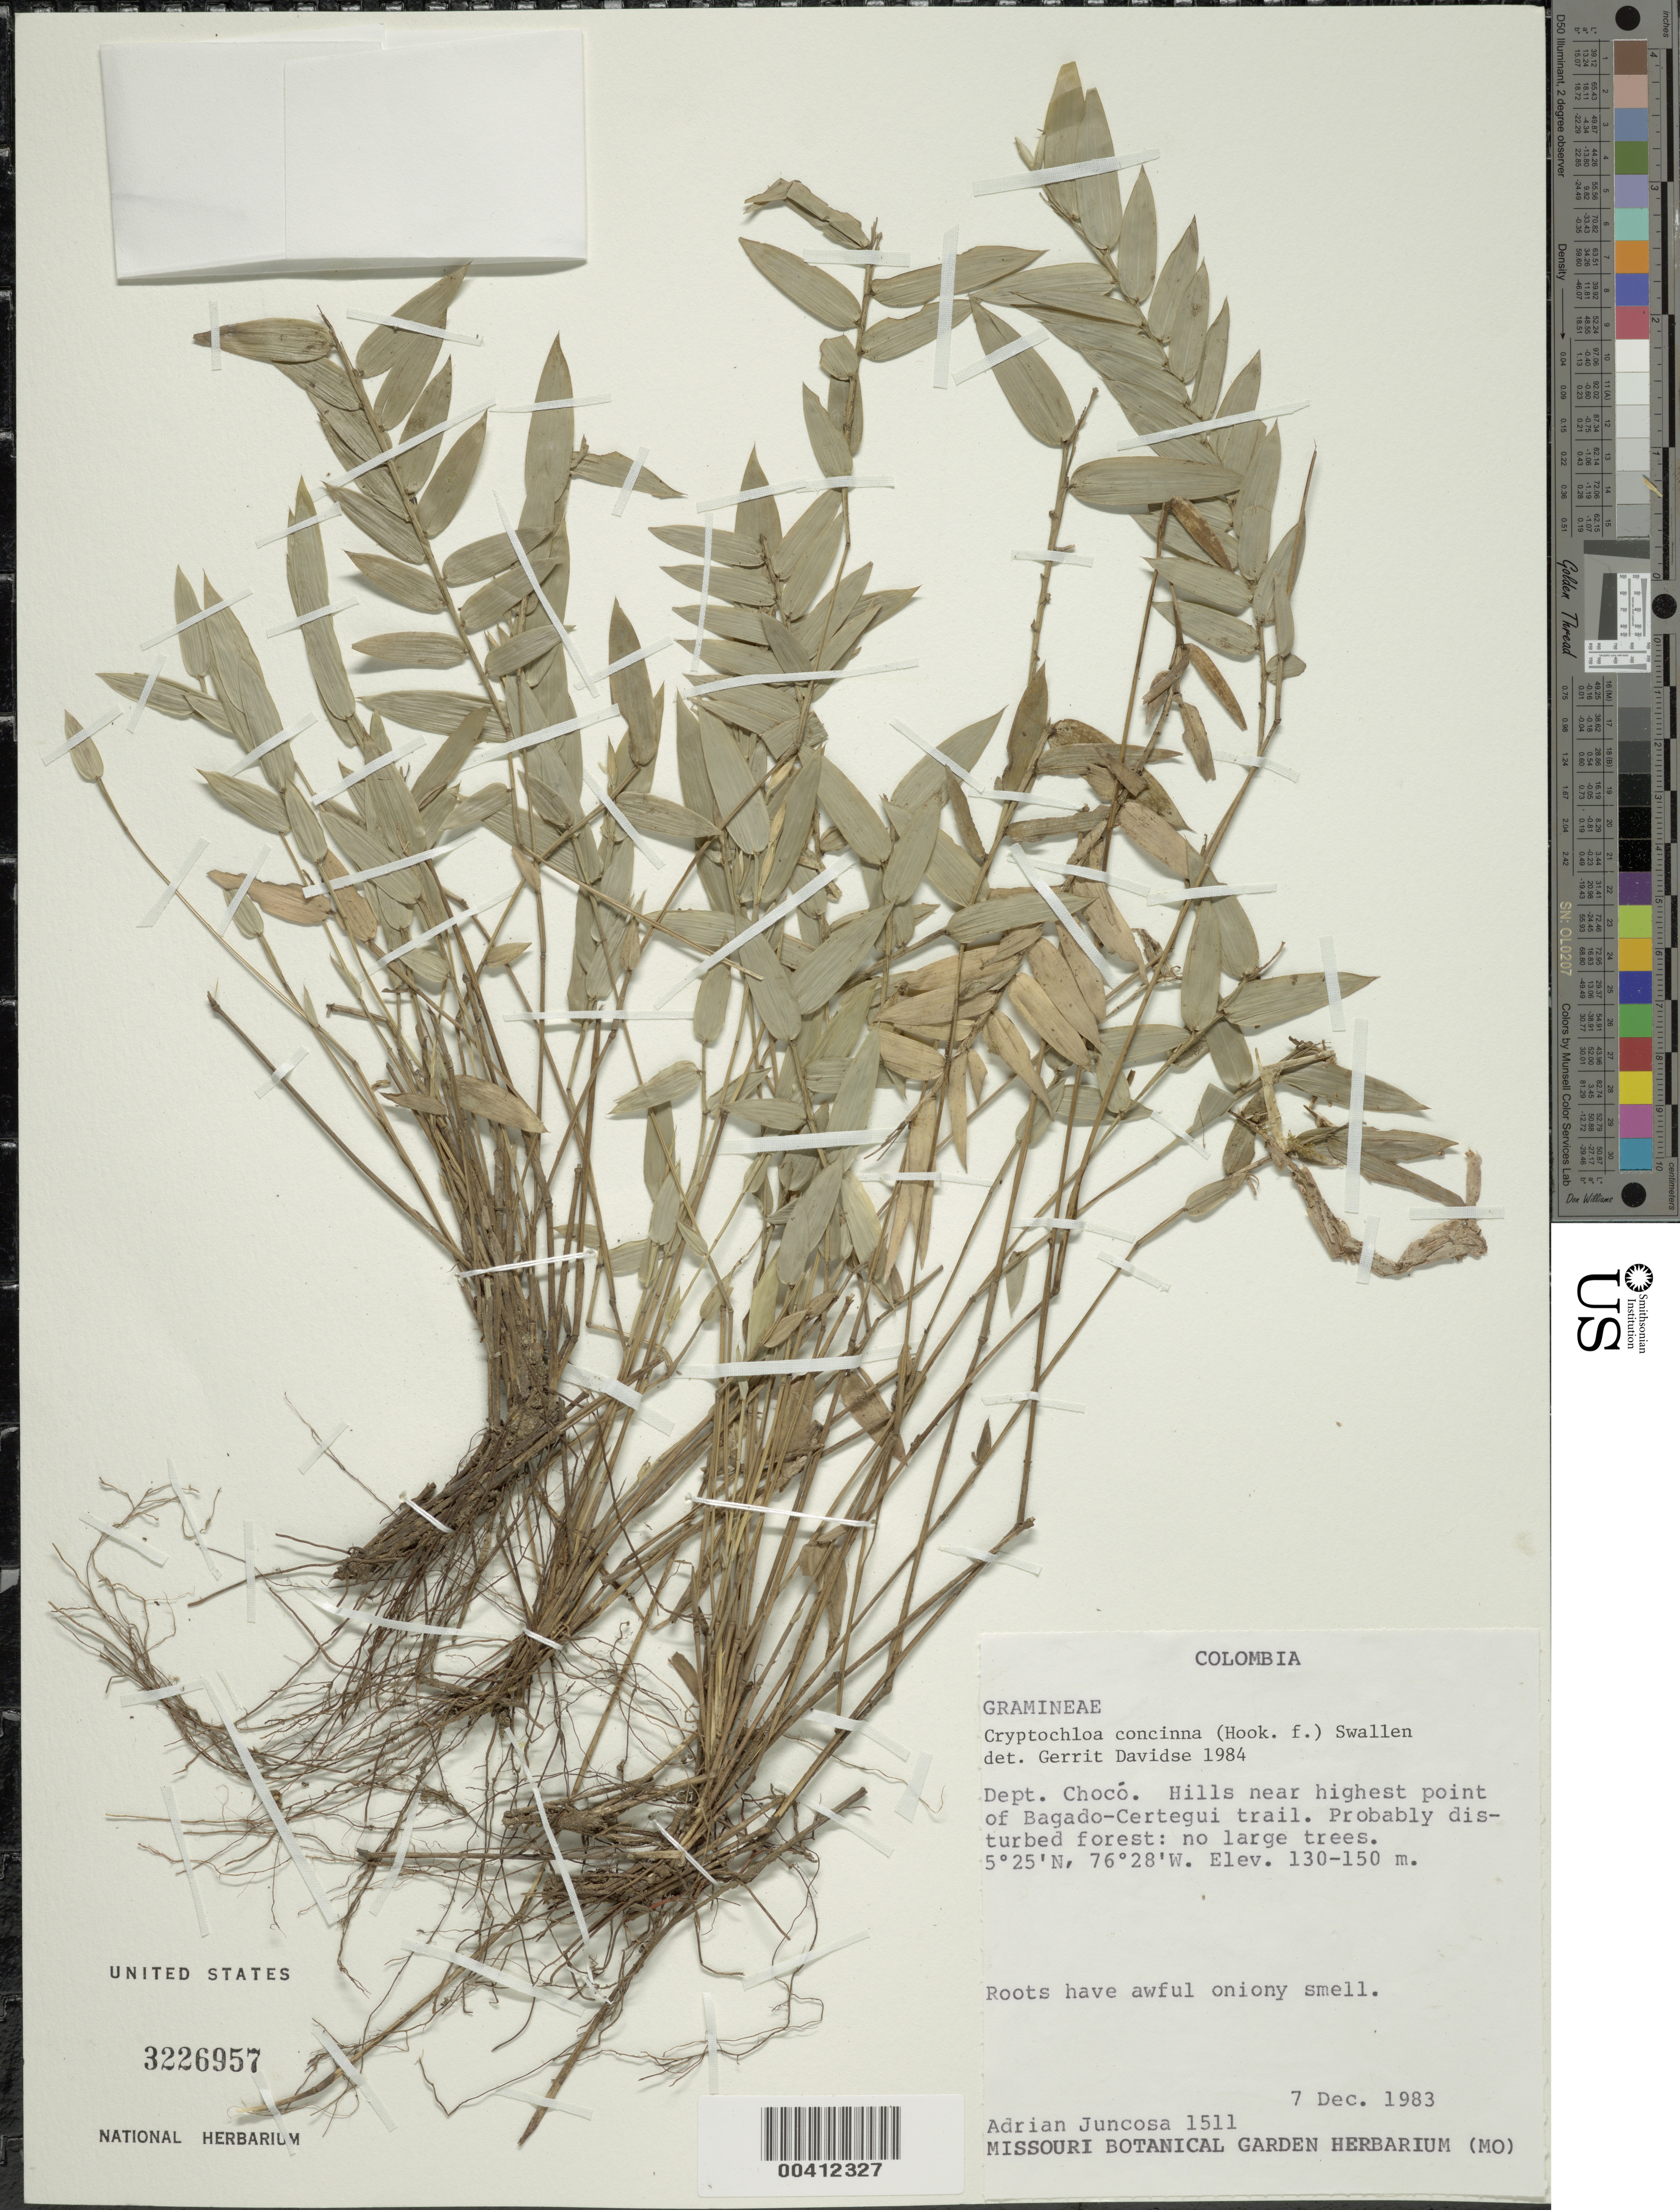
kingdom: Plantae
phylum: Tracheophyta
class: Liliopsida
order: Poales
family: Poaceae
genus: Cryptochloa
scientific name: Cryptochloa concinna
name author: (Hook. f.) Swallen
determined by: Davidse, Gerrit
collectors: A. Juncosa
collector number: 1511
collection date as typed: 07 Dec 1983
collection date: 1983-12-07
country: Colombia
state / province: Chocó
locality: Bagado-Certegui Trail, hills near the highest point of Trail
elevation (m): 130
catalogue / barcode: US 3226957